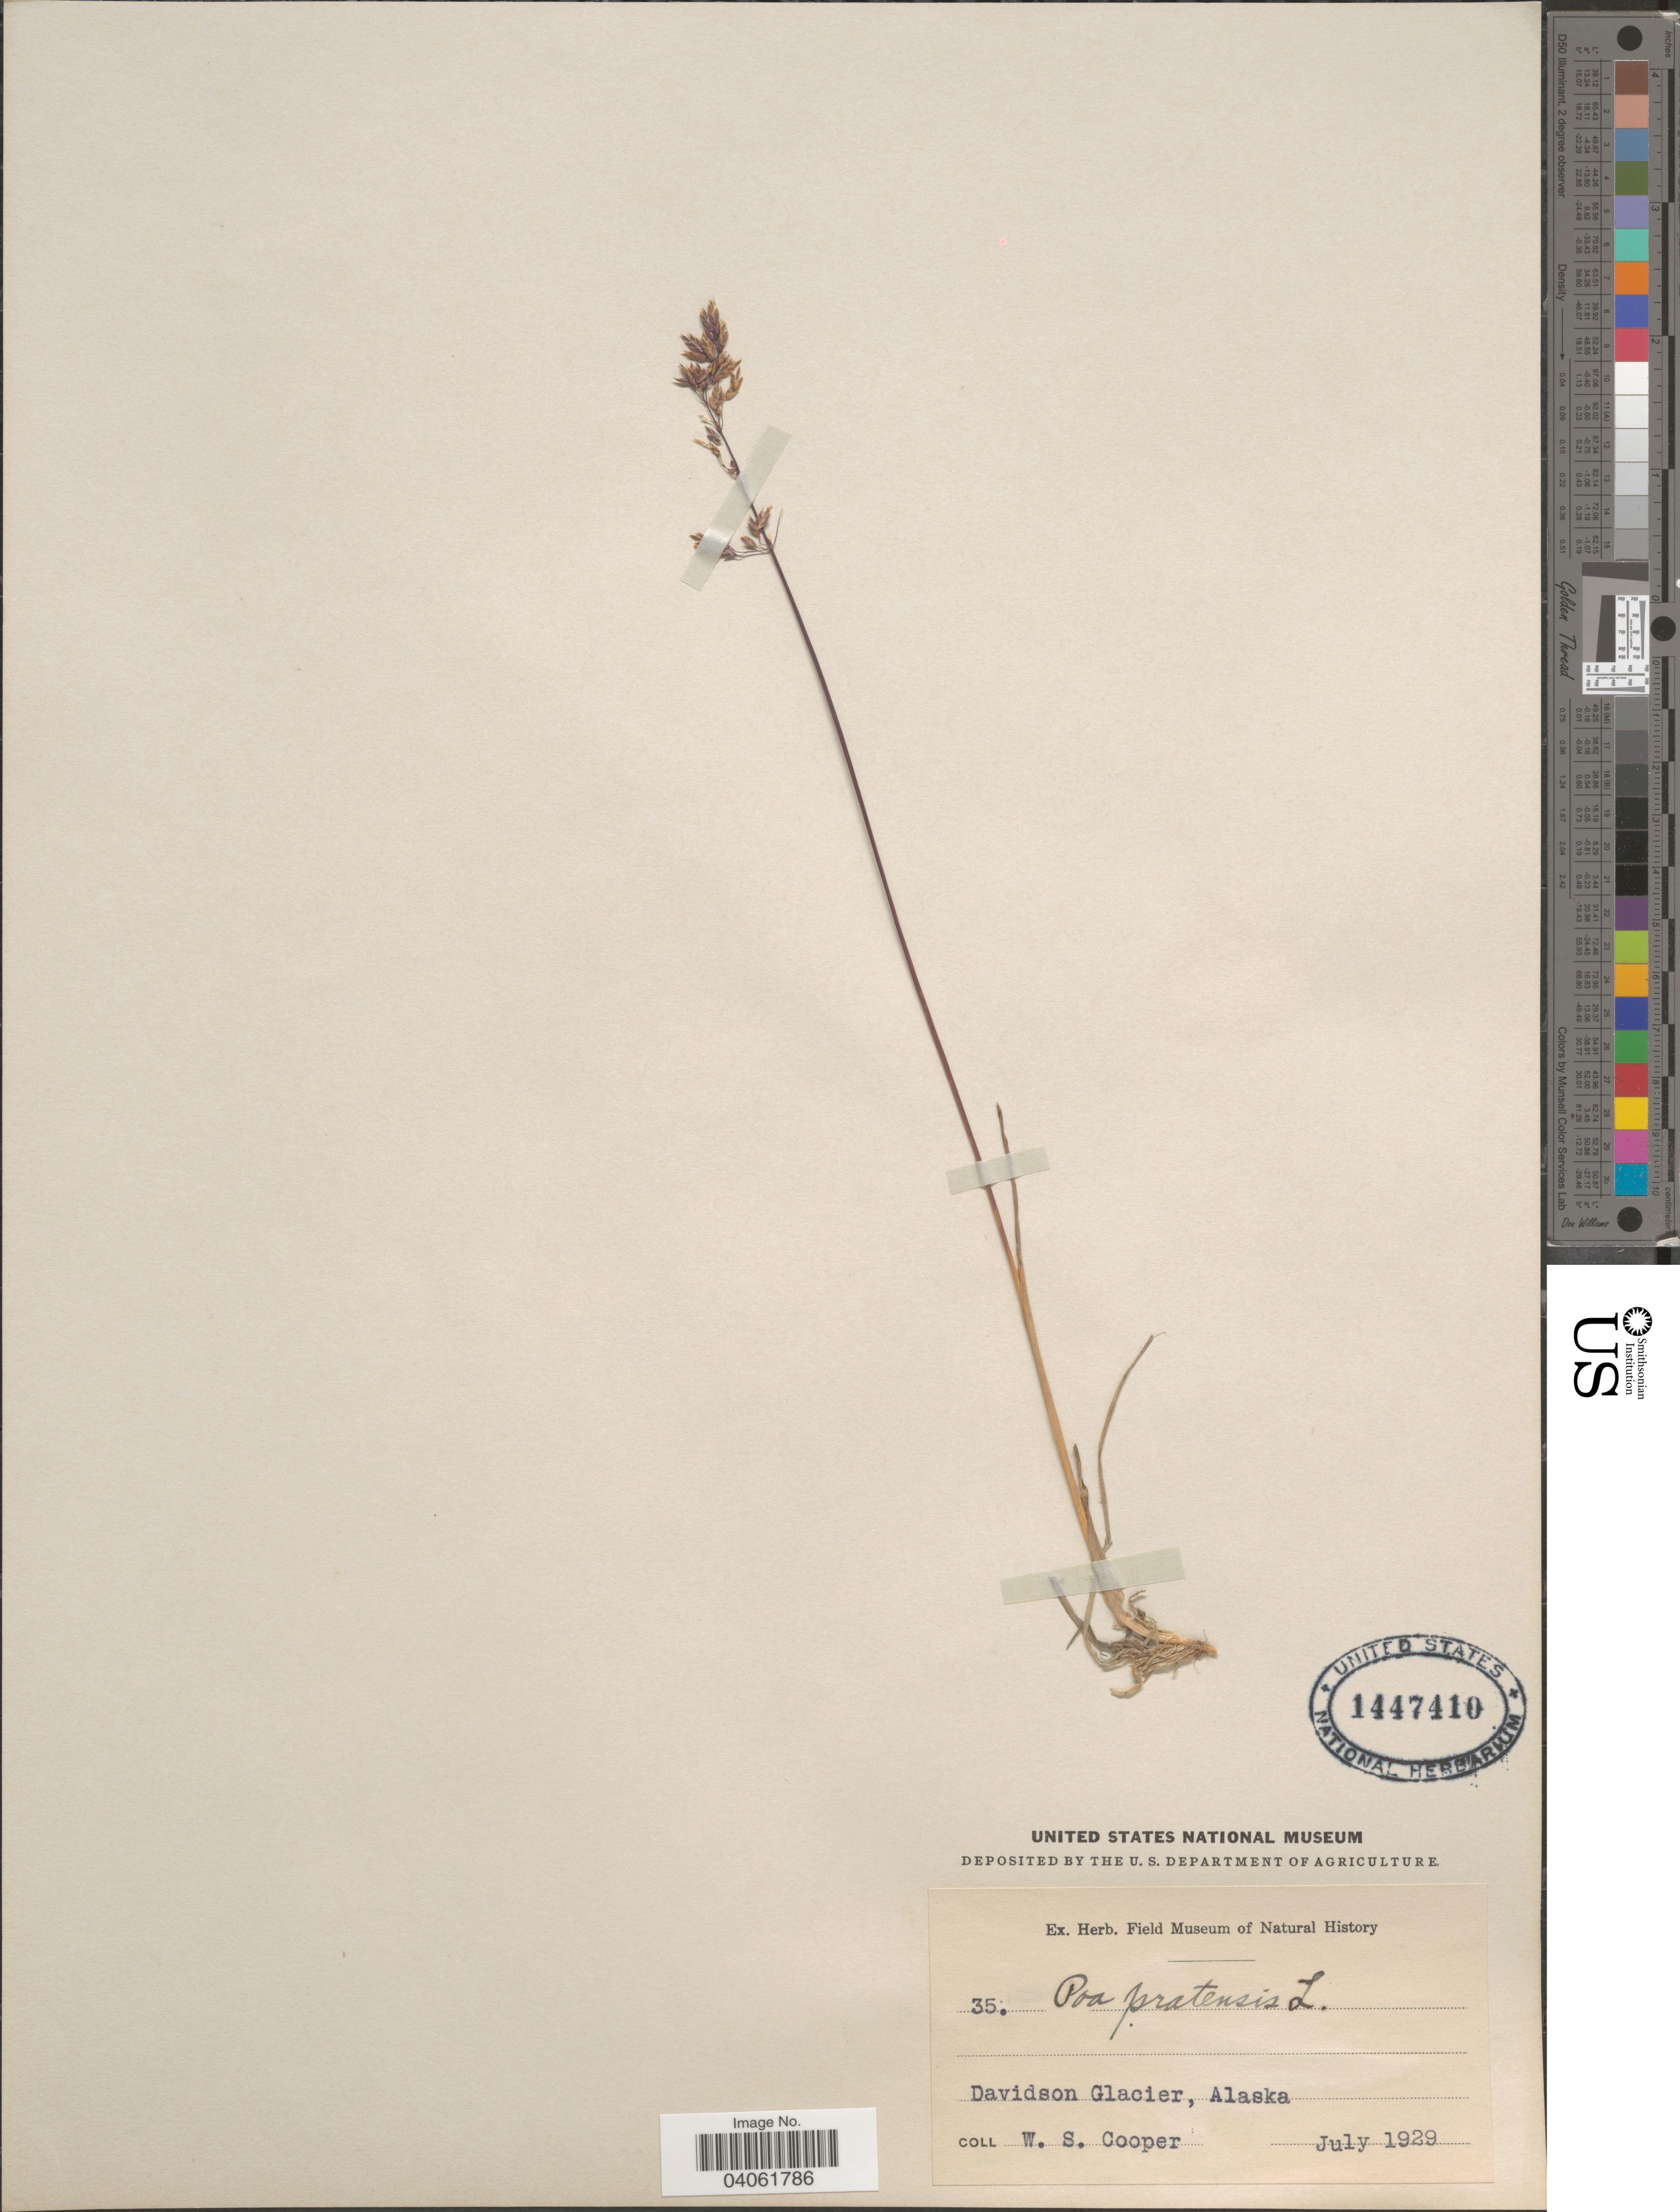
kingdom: Plantae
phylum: Tracheophyta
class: Liliopsida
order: Poales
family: Poaceae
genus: Poa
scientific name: Poa pratensis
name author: L.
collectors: W. Cooper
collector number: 35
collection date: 1929-07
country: United States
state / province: Alaska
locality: Davidson Glacier.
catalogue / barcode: US 1447410